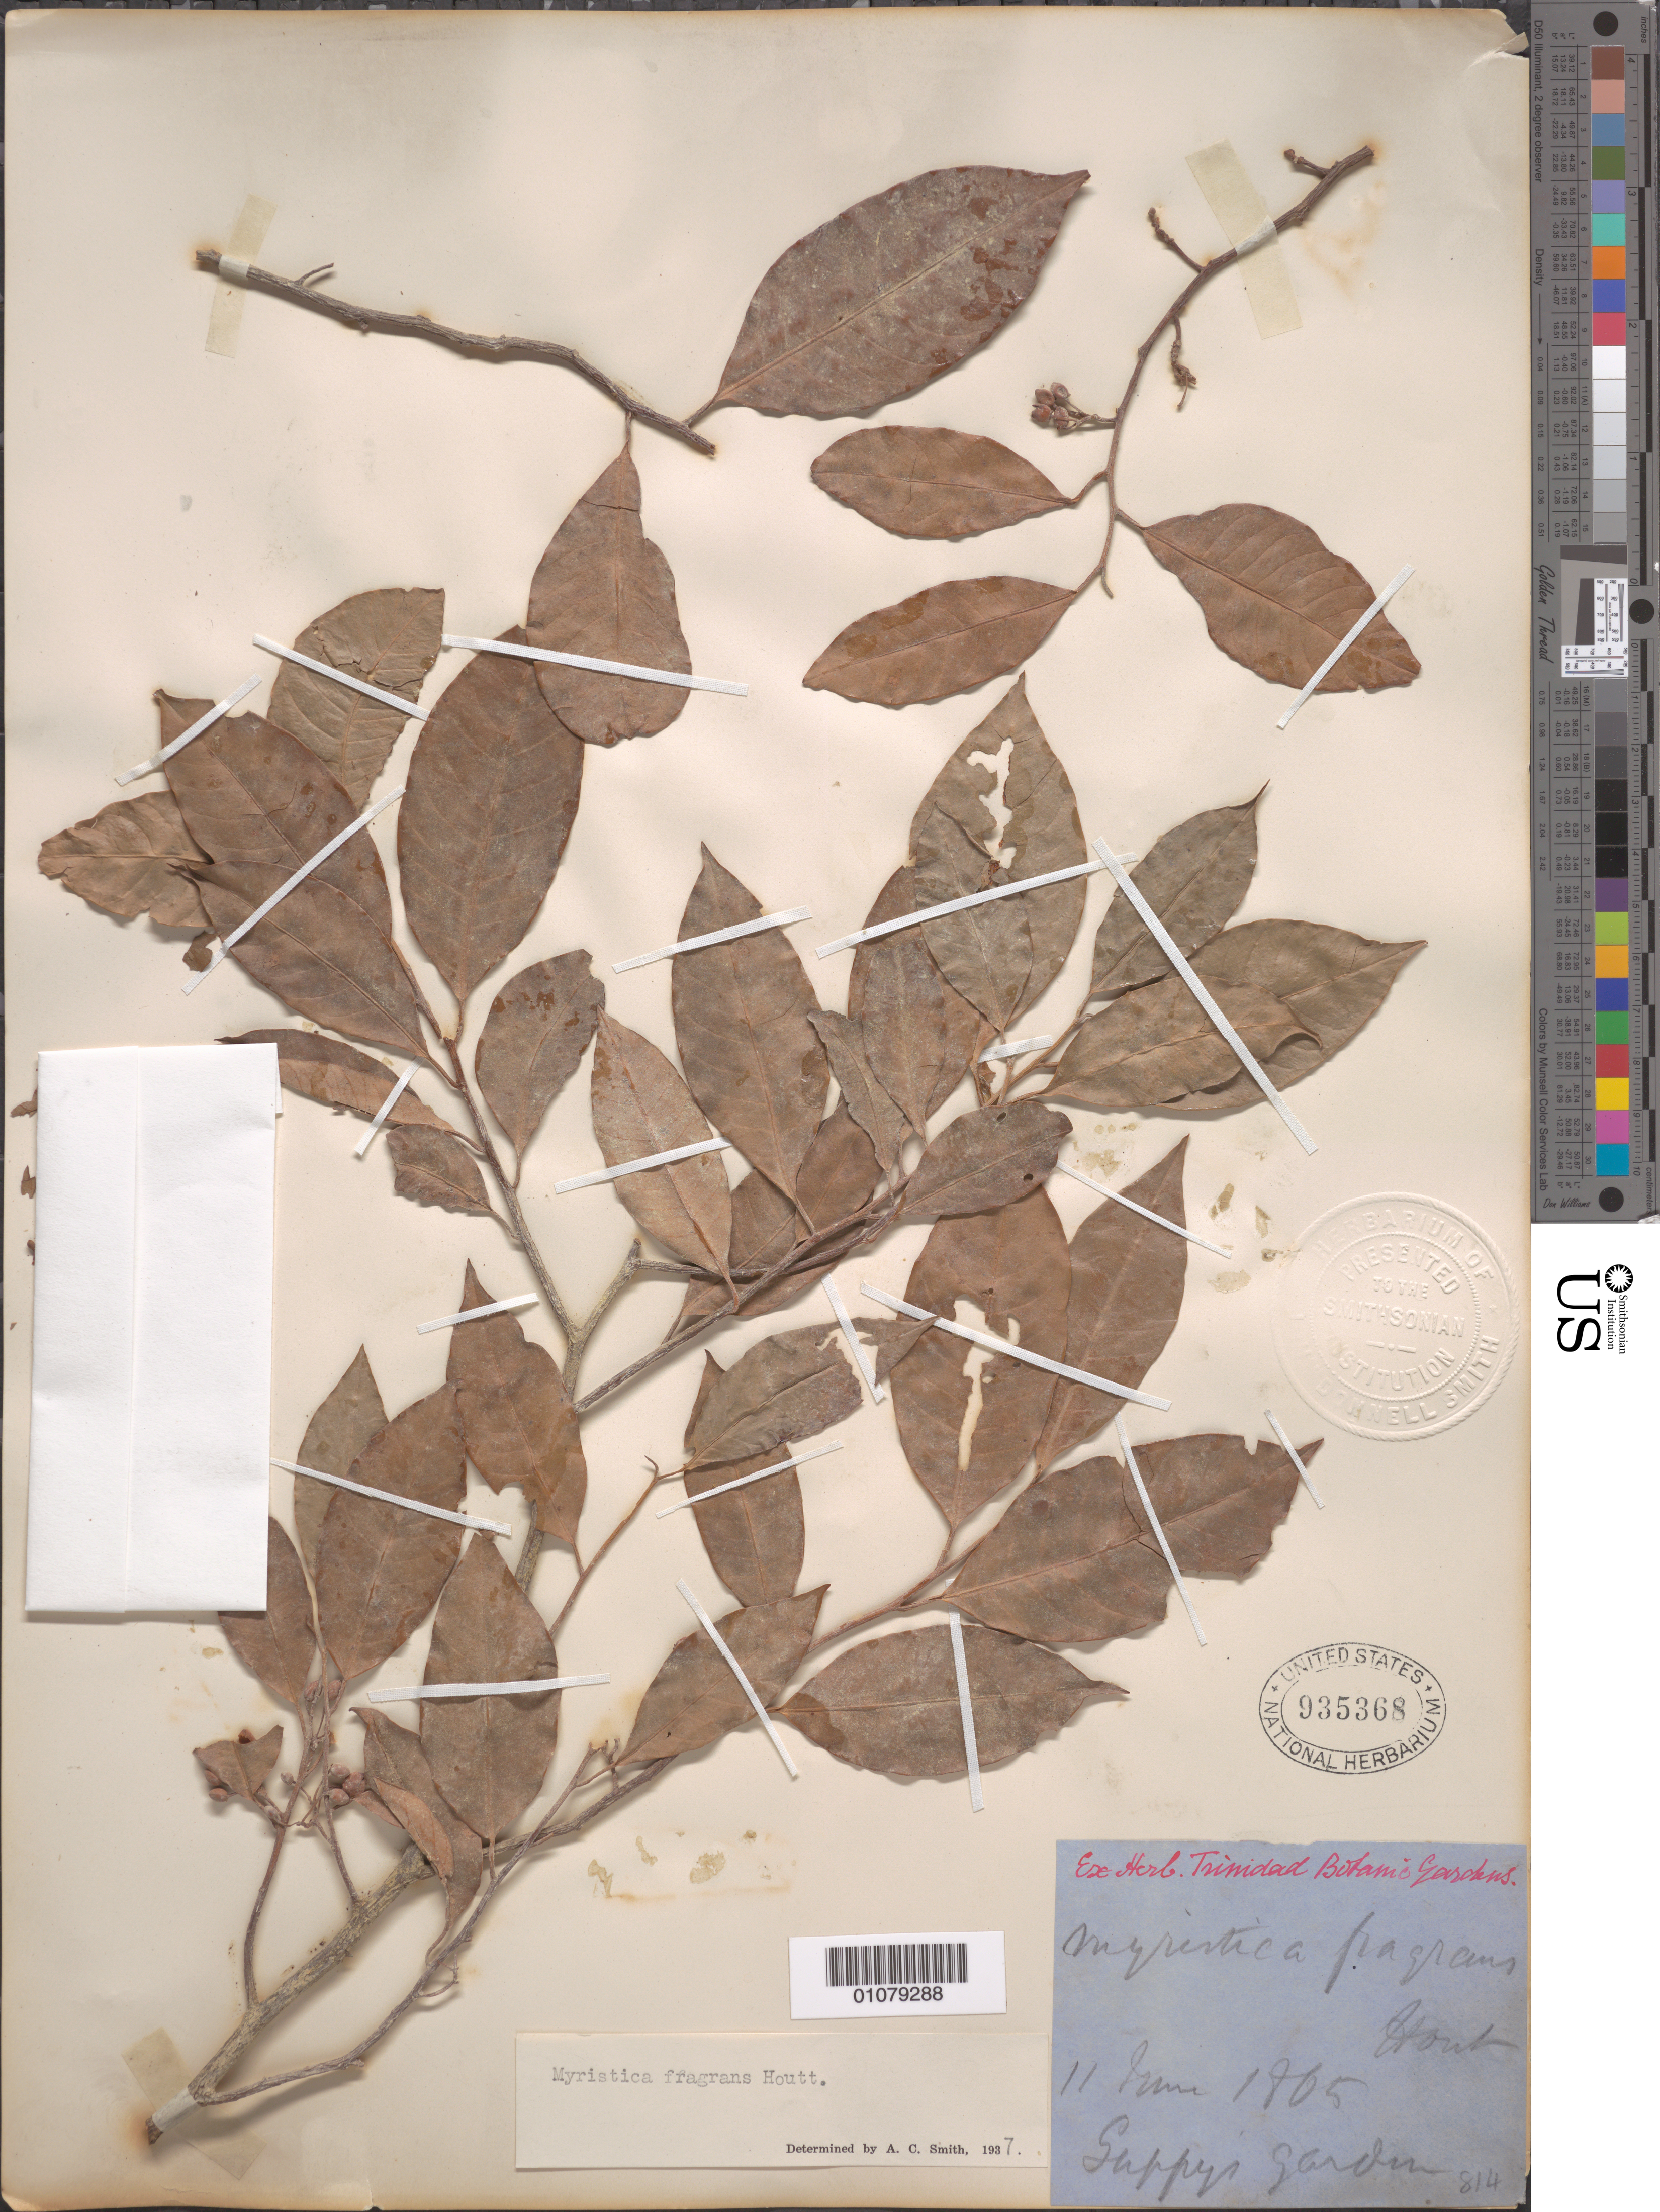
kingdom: Plantae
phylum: Tracheophyta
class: Magnoliopsida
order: Magnoliales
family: Myristicaceae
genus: Myristica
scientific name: Myristica fragrans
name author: Houtt.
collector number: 814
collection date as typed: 11 Jun 1865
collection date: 1865-06-11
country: Trinidad and Tobago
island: Trinidad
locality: Sappy's garden (Ex Herb Trinidad Botanic Gardens)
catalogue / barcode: US 935368